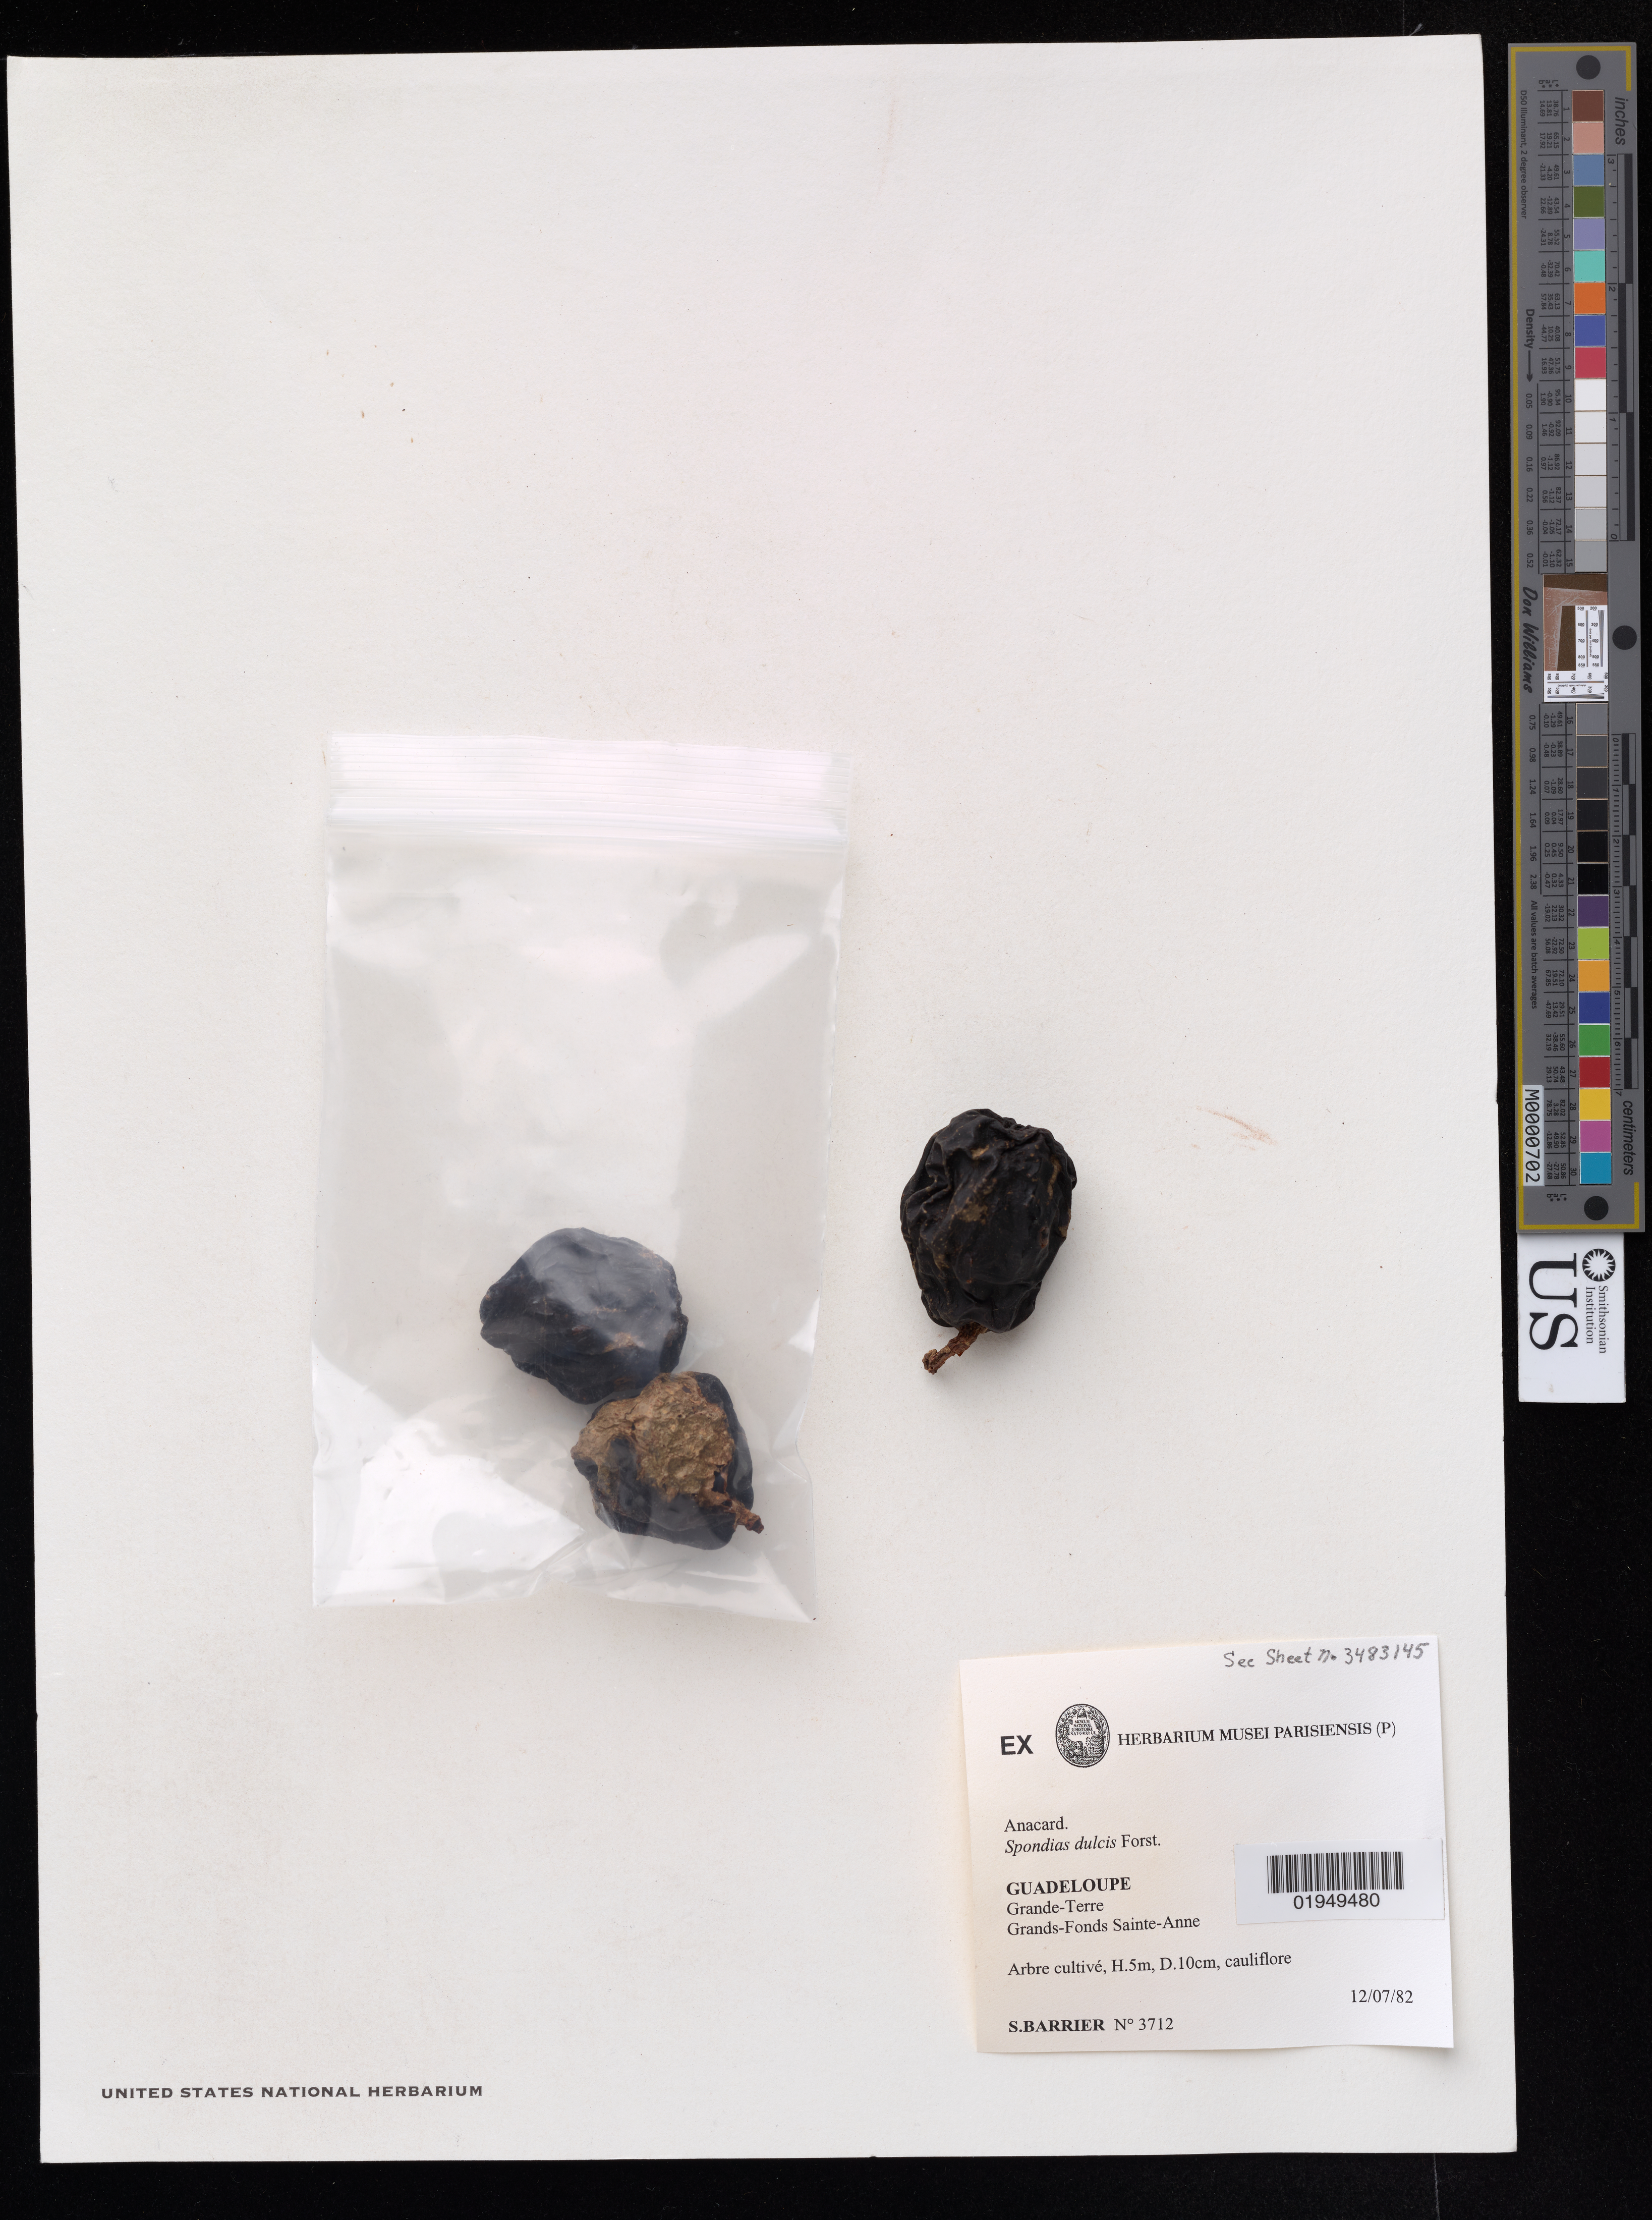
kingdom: Plantae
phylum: Tracheophyta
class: Magnoliopsida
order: Sapindales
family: Anacardiaceae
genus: Spondias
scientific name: Spondias dulcis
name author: Parkinson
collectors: S. Barrier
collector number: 3712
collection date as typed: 12 Jul 1982 or 07 Dec 1982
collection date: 1982-07-12 or 1982-12-07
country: Guadeloupe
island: Grande Terre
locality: Grande-Terre, Grands-Fonds Sainte-Anne.